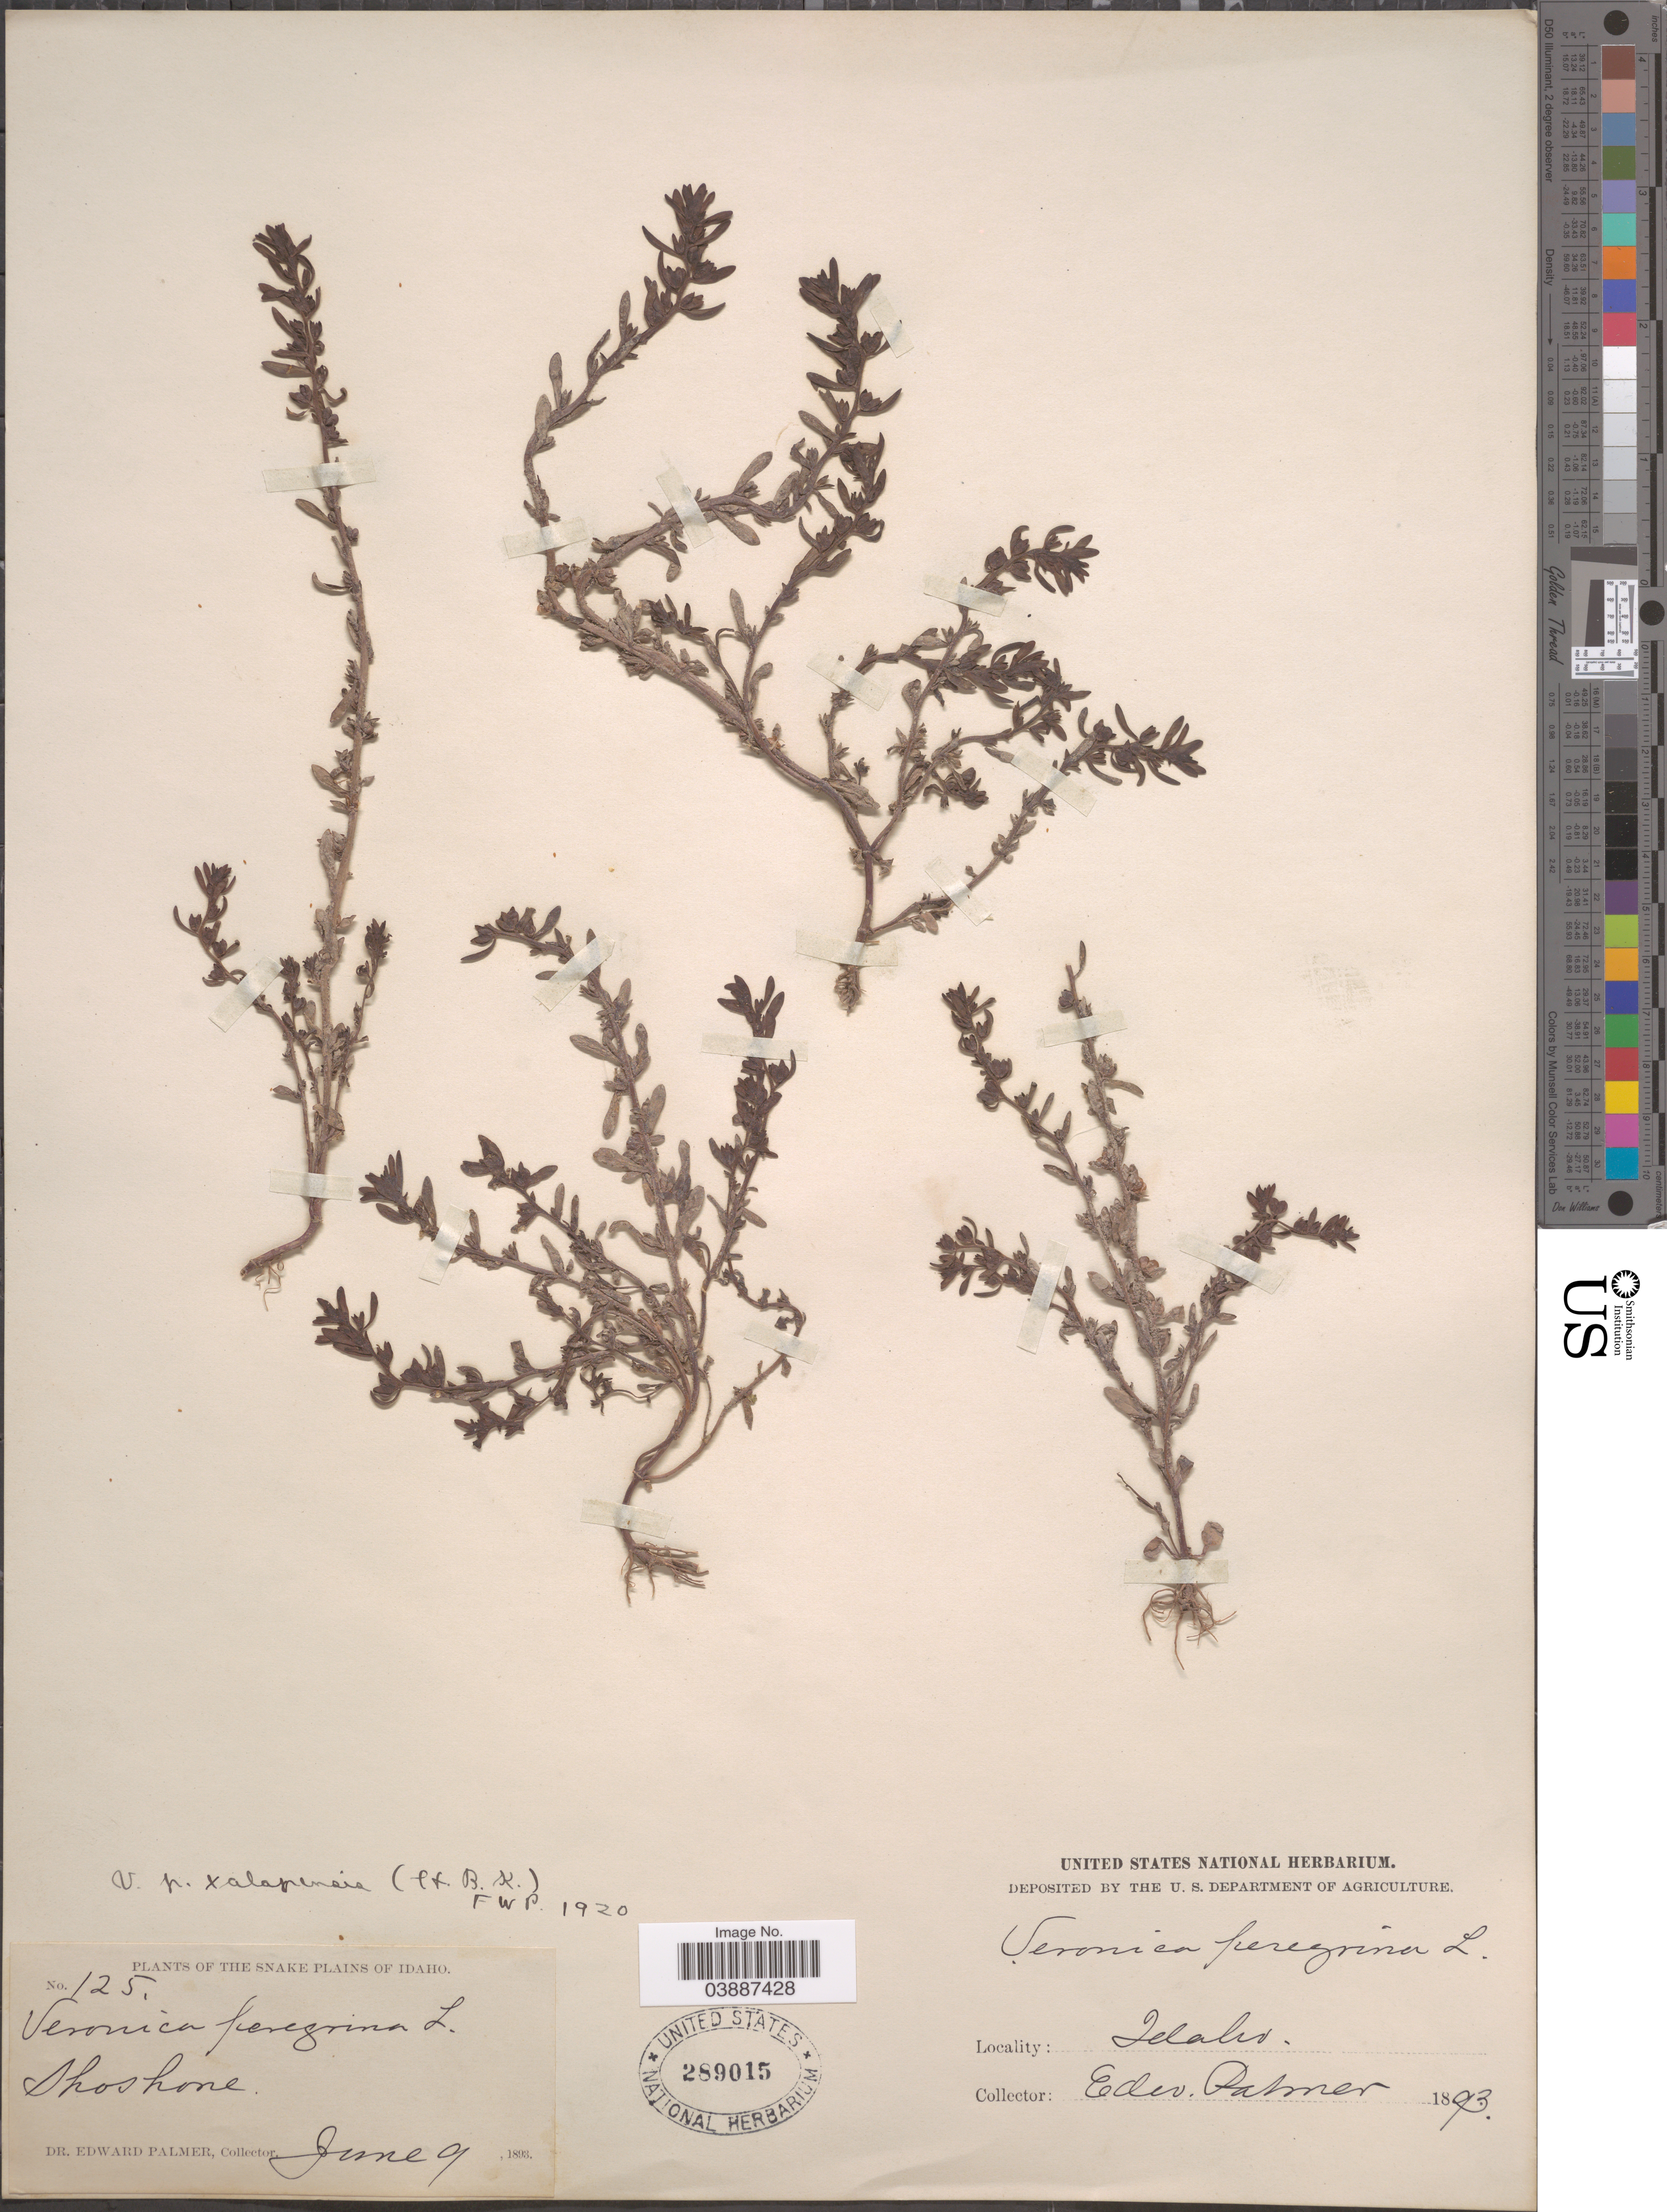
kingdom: Plantae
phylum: Tracheophyta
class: Magnoliopsida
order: Lamiales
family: Plantaginaceae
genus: Veronica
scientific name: Veronica peregrina var. xalapensis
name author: Kunth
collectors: E. Palmer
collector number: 125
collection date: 1893-06-09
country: United States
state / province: Idaho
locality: The Snake Plains. Shoshone.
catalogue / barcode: US 289015